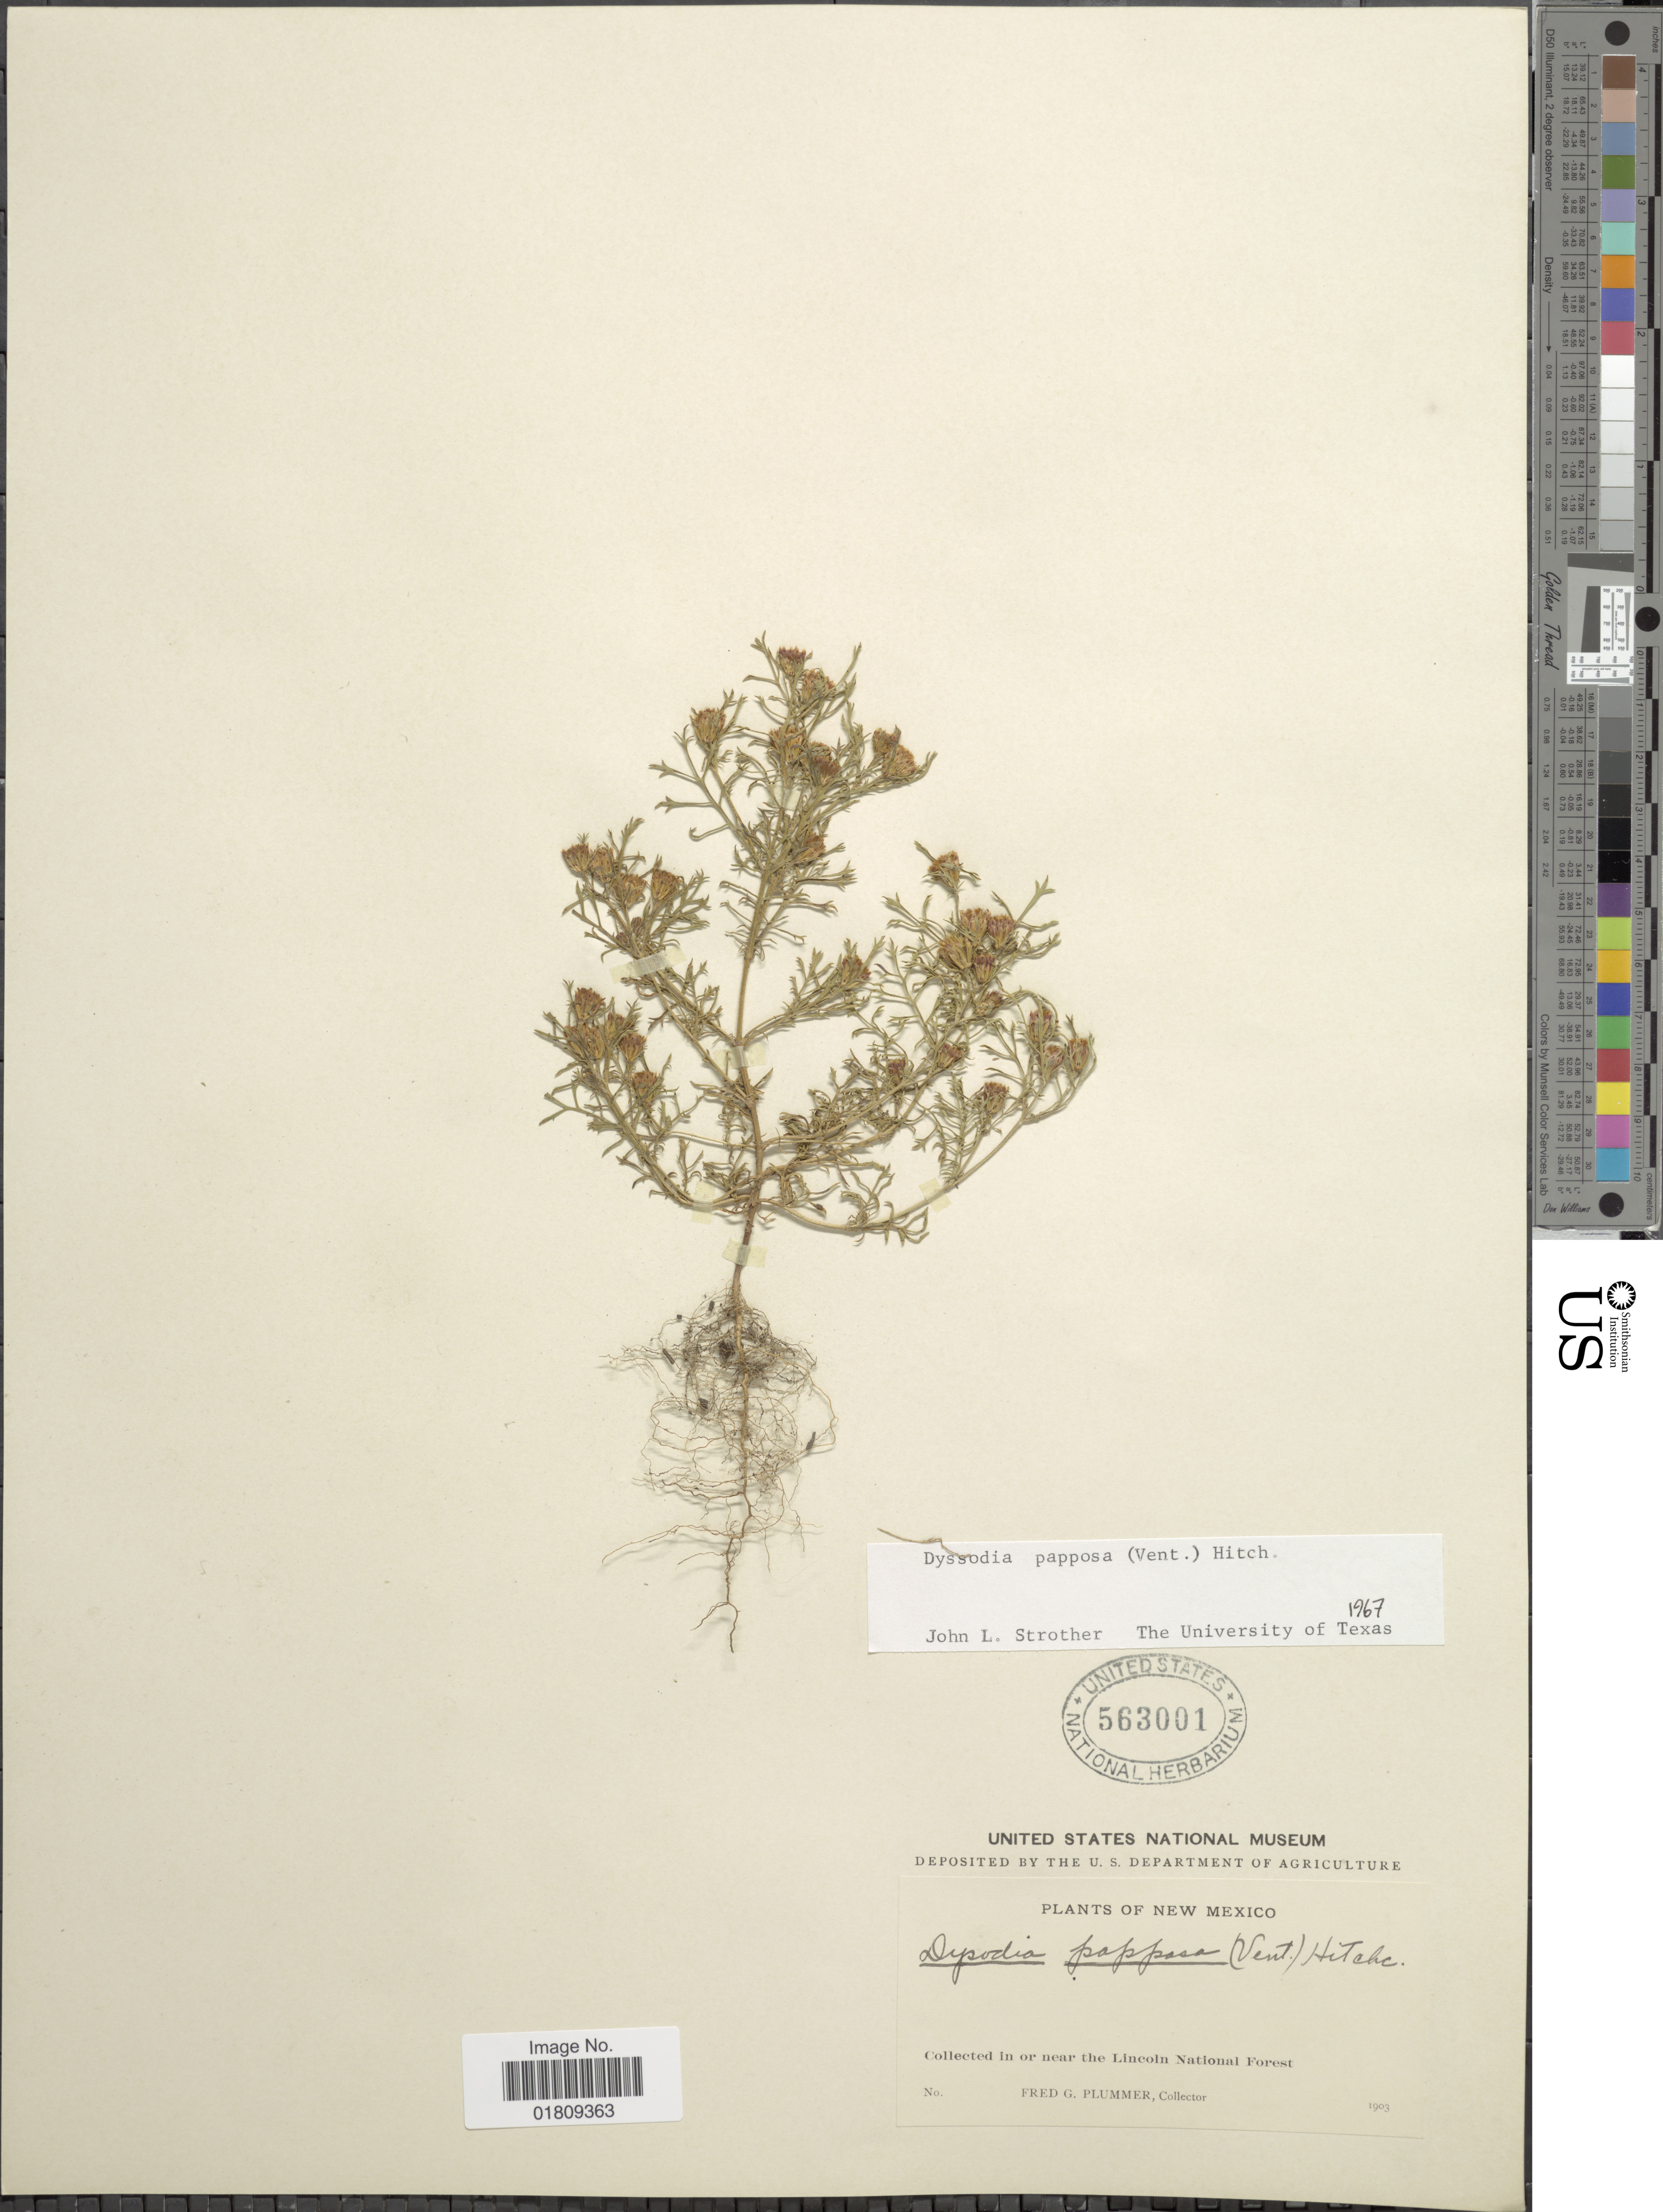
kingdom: Plantae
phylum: Tracheophyta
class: Magnoliopsida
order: Asterales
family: Asteraceae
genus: Dyssodia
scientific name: Dyssodia papposa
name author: (Vent.) Hitchc.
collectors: F. Plummer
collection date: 1903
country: United States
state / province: New Mexico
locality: In or near the Lincoln Ncational Forest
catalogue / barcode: US 563001